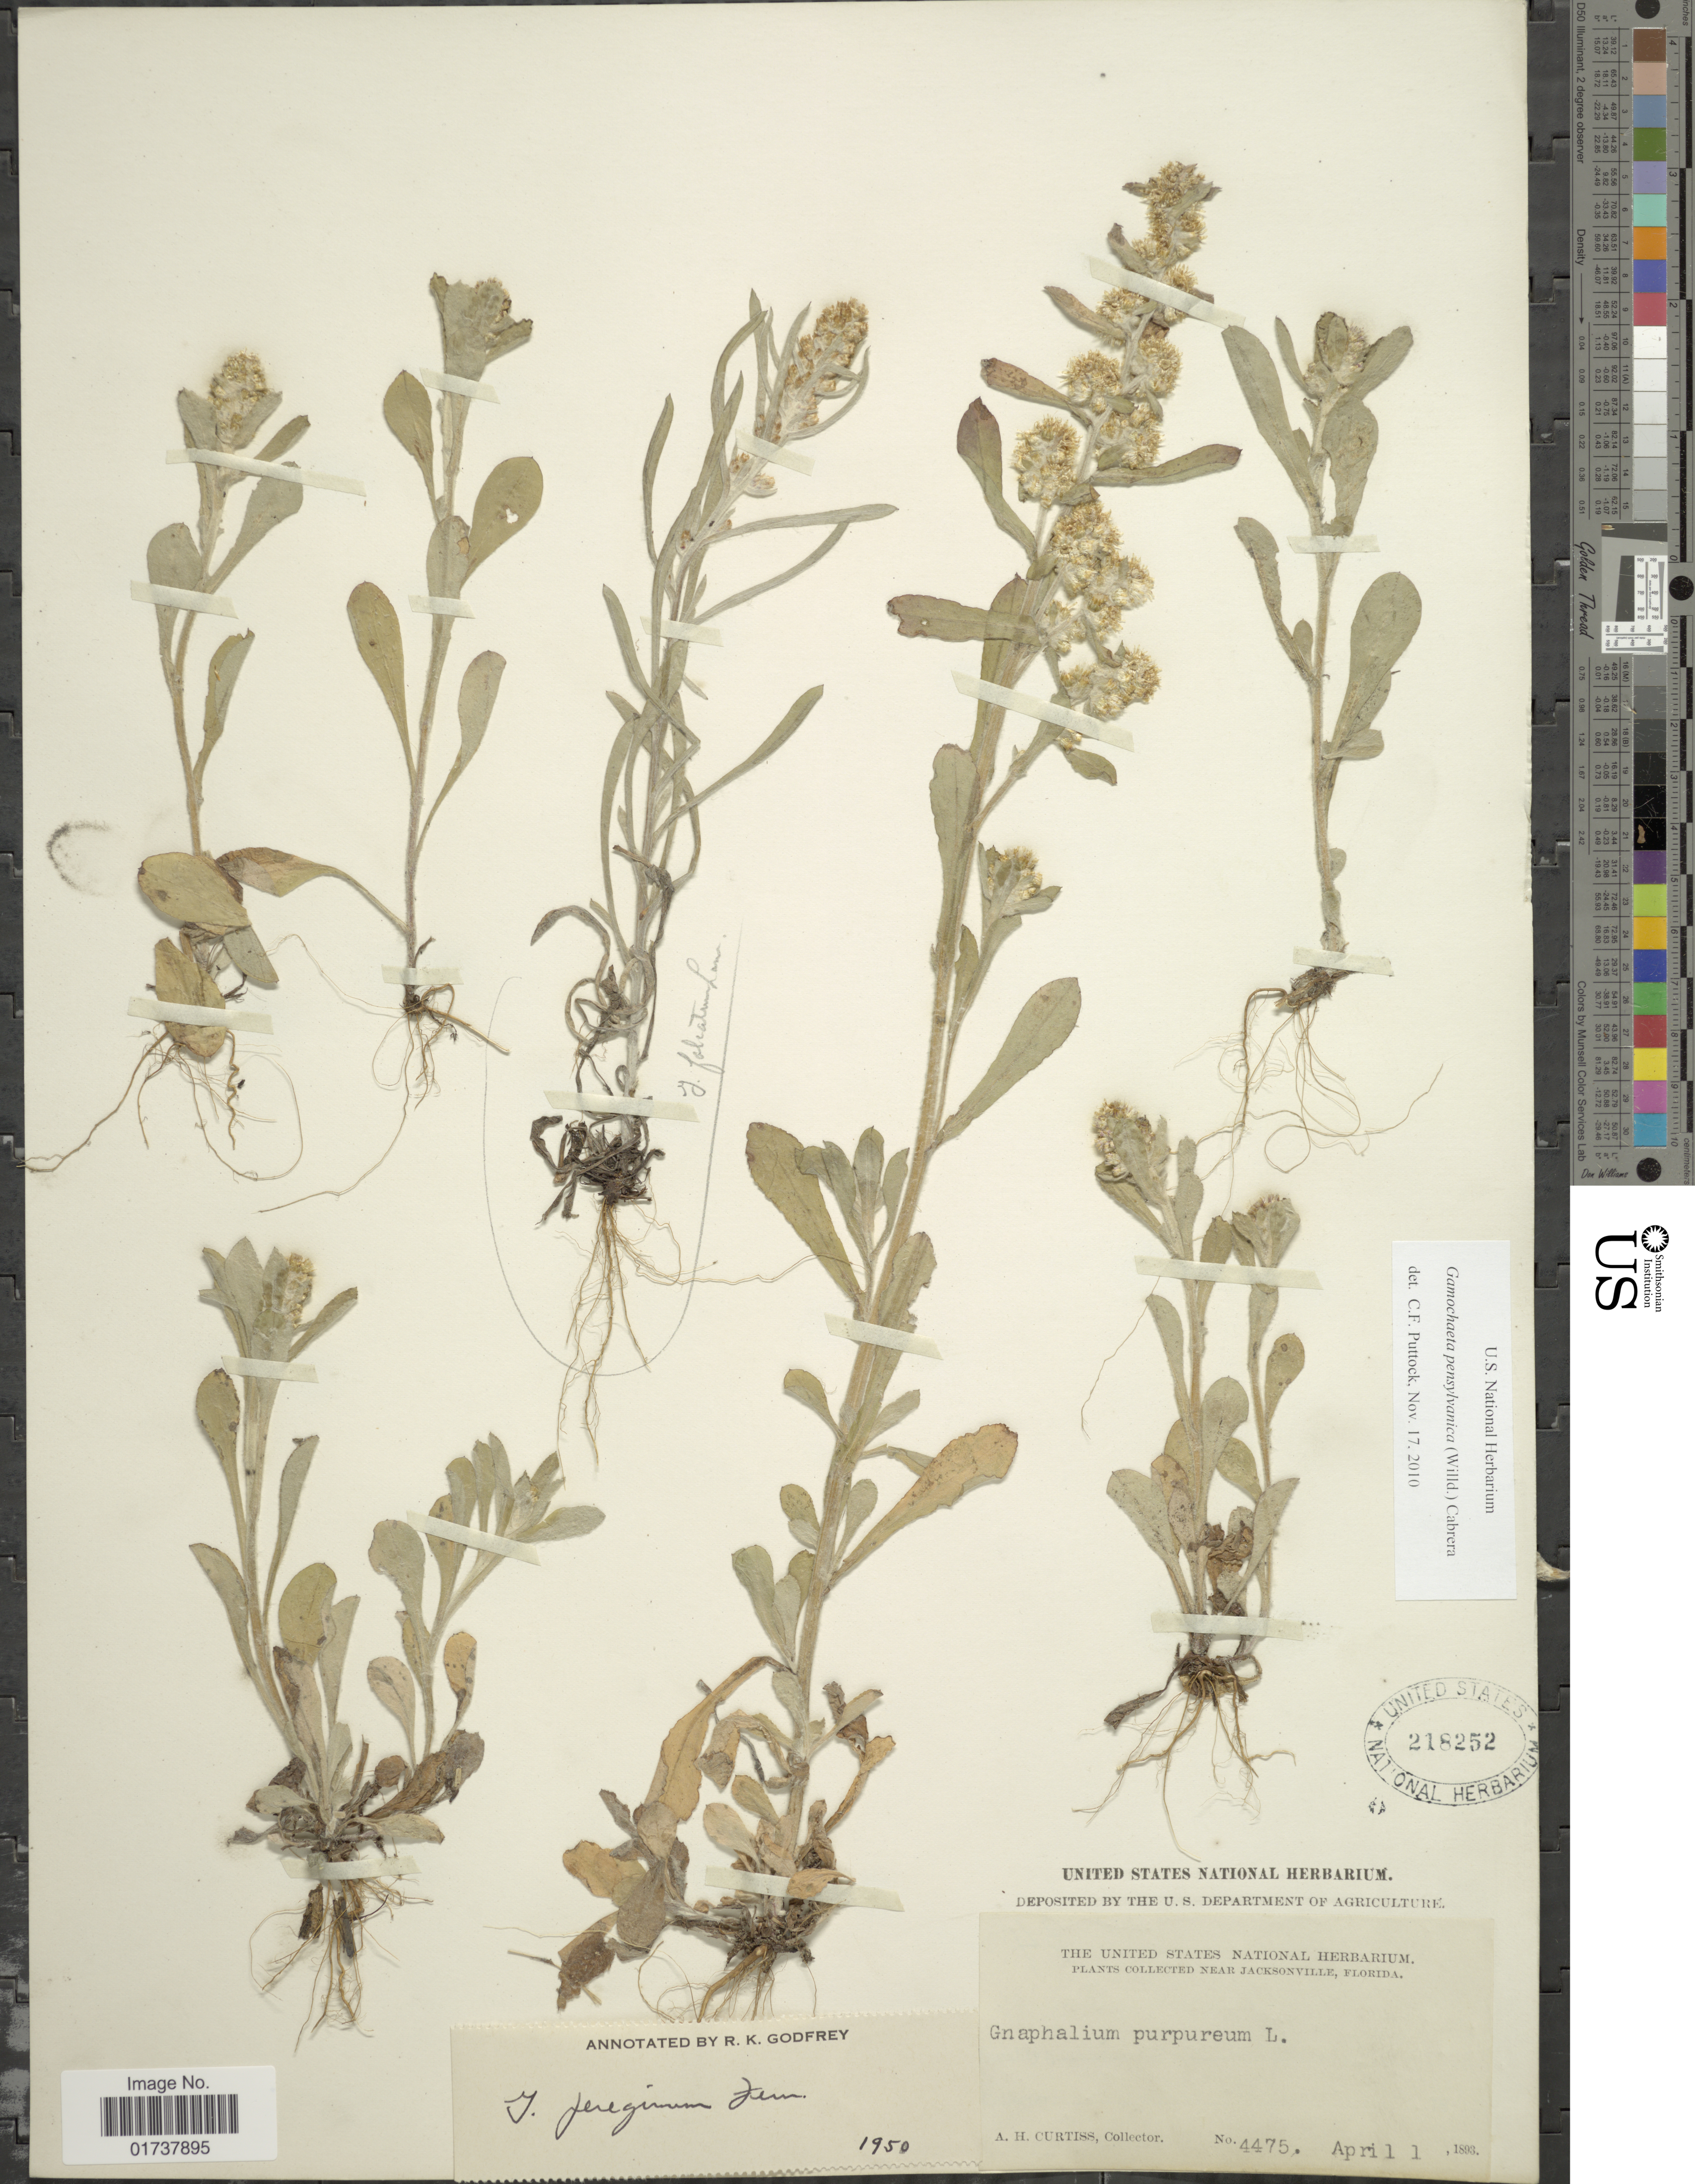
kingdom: Plantae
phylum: Tracheophyta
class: Magnoliopsida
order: Asterales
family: Asteraceae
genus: Gamochaeta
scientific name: Gamochaeta pensylvanica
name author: (Willd.) Cabrera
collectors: A. H. Curtiss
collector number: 4475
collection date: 1893-04-01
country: United States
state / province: Florida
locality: Near Jacksonville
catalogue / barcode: US 218252